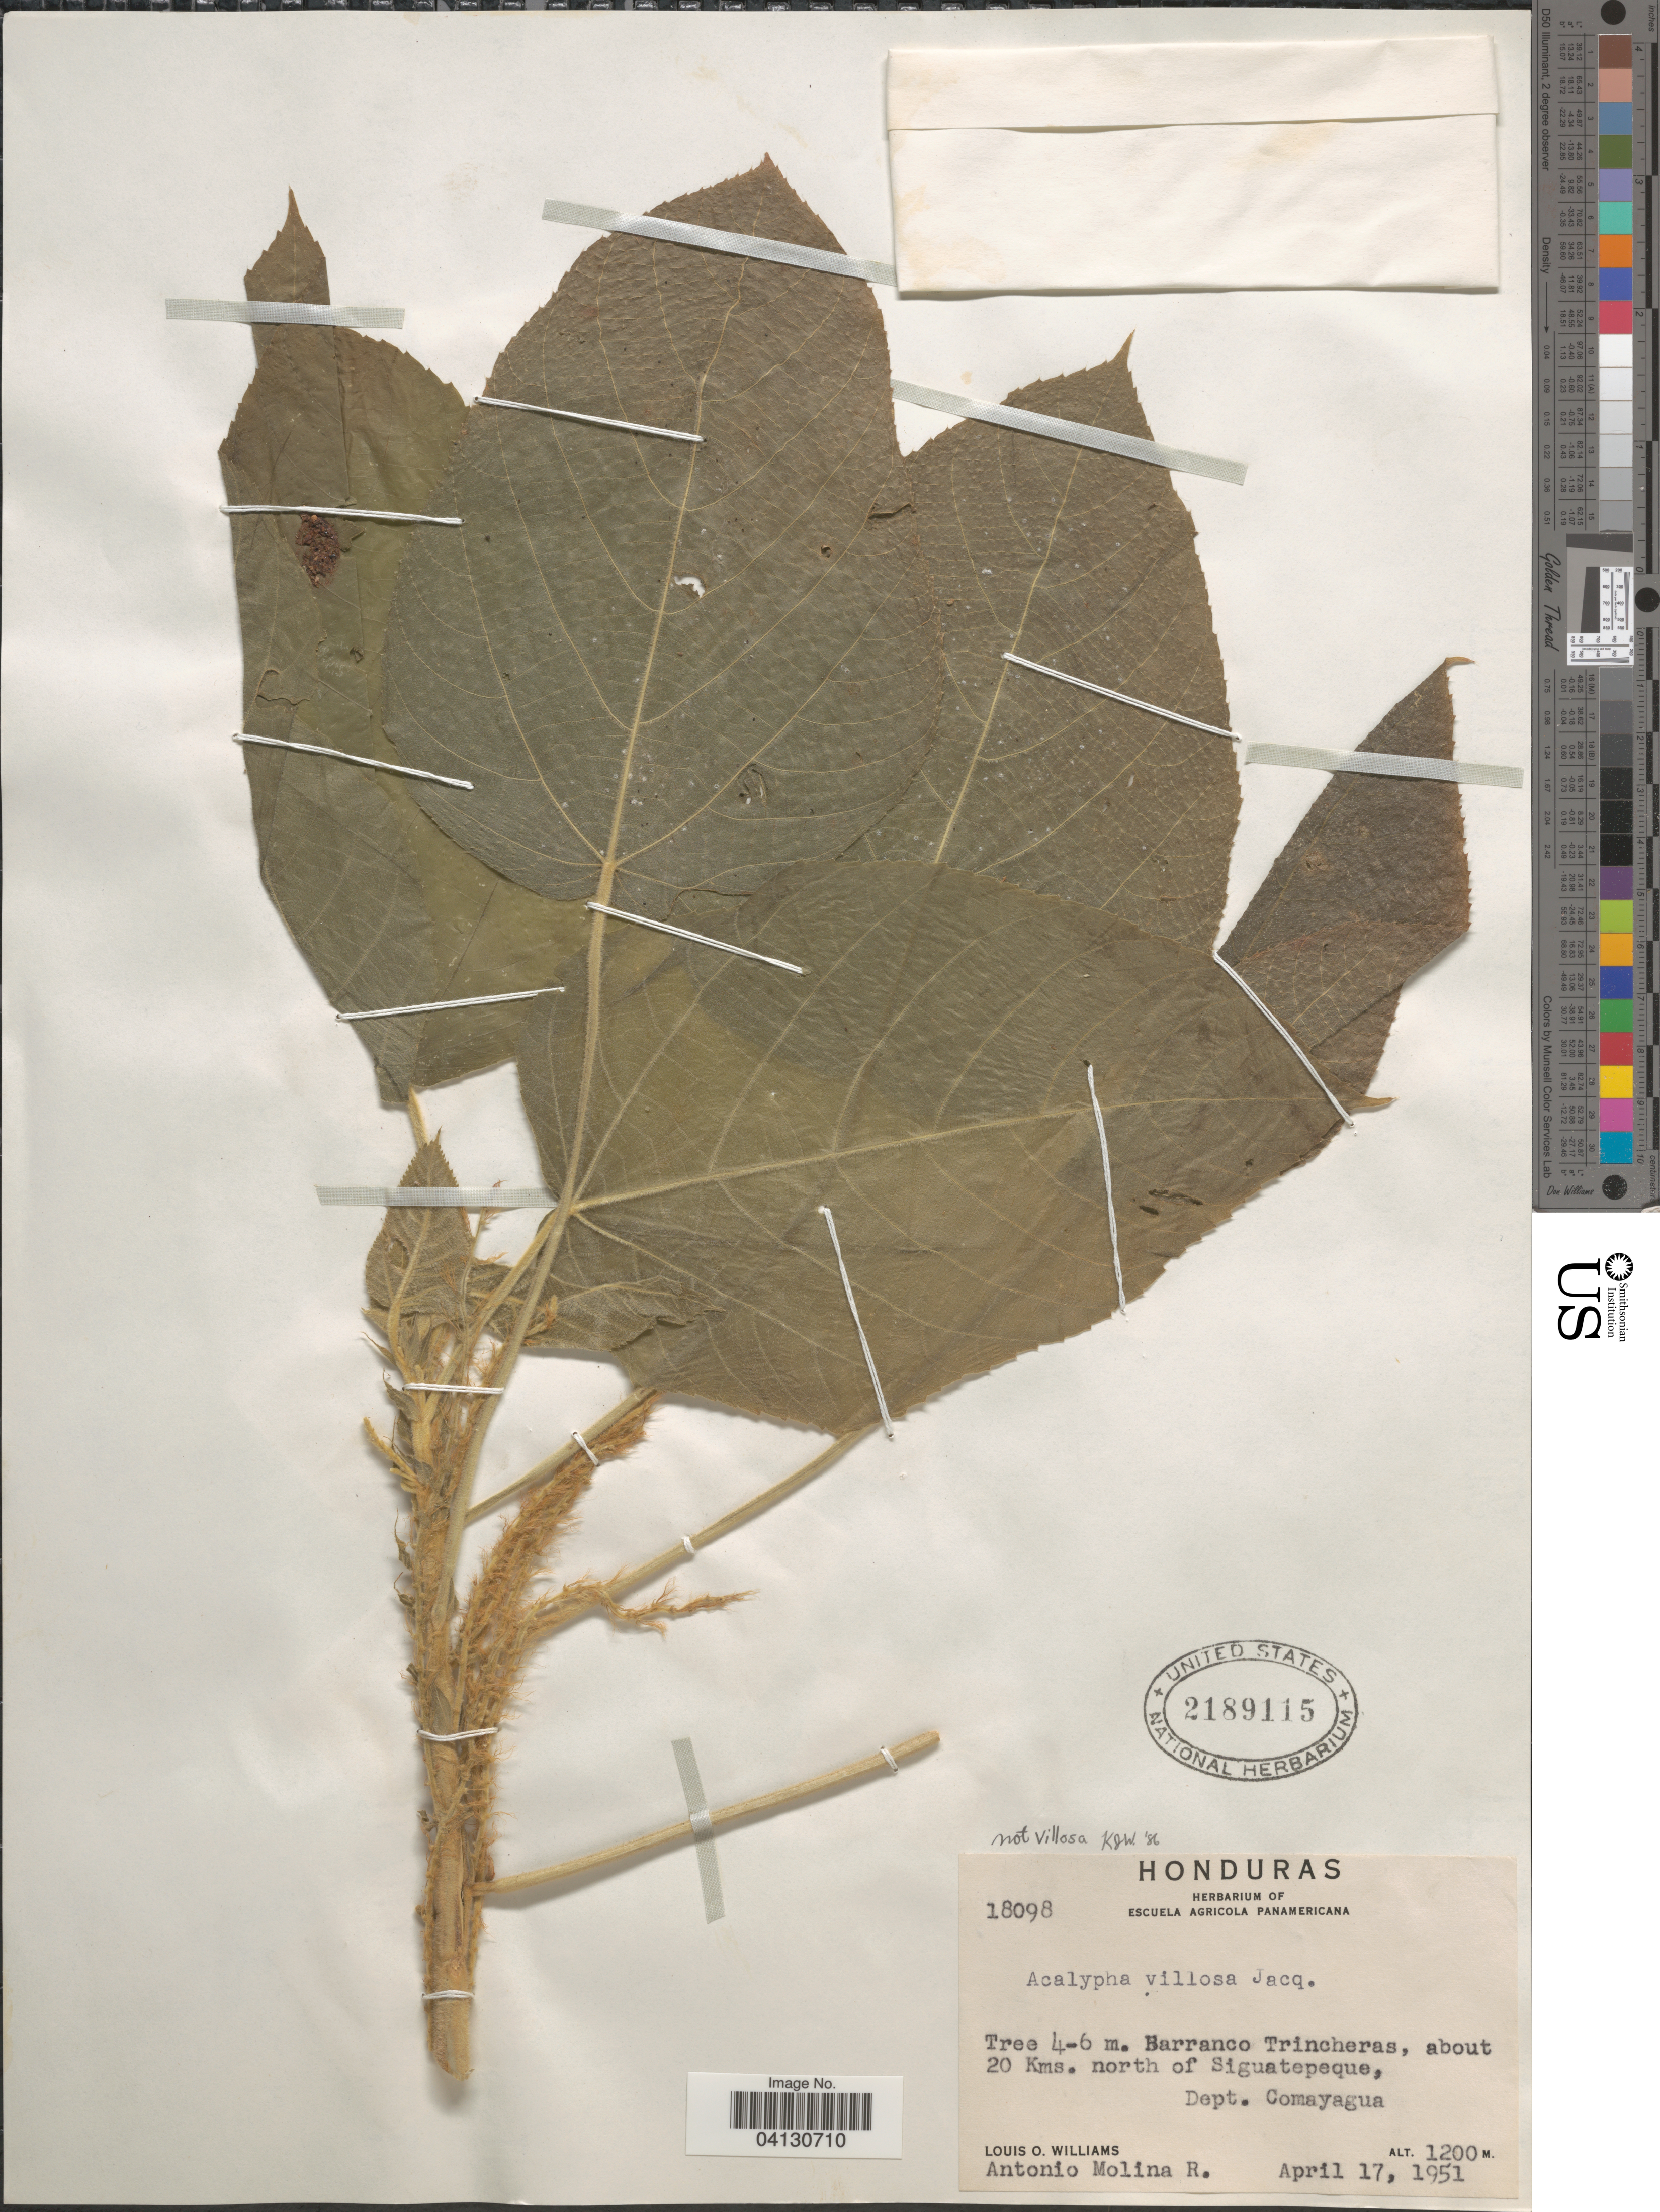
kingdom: Plantae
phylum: Tracheophyta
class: Magnoliopsida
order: Malpighiales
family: Euphorbiaceae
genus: Acalypha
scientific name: Acalypha macrostachya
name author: Jacq.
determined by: Strong, Mark T., (BOT), Smithsonian Institution - National Museum of Natural History (UNITED STATES)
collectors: L. O. Williams & A. Molina R.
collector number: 18098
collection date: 1951-04-17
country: Honduras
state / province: Comayagua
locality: Barranco Trincheras, about 20 Kms. north of Siguatepeque. Dept. Comayagua.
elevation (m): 1200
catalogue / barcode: US 2189115